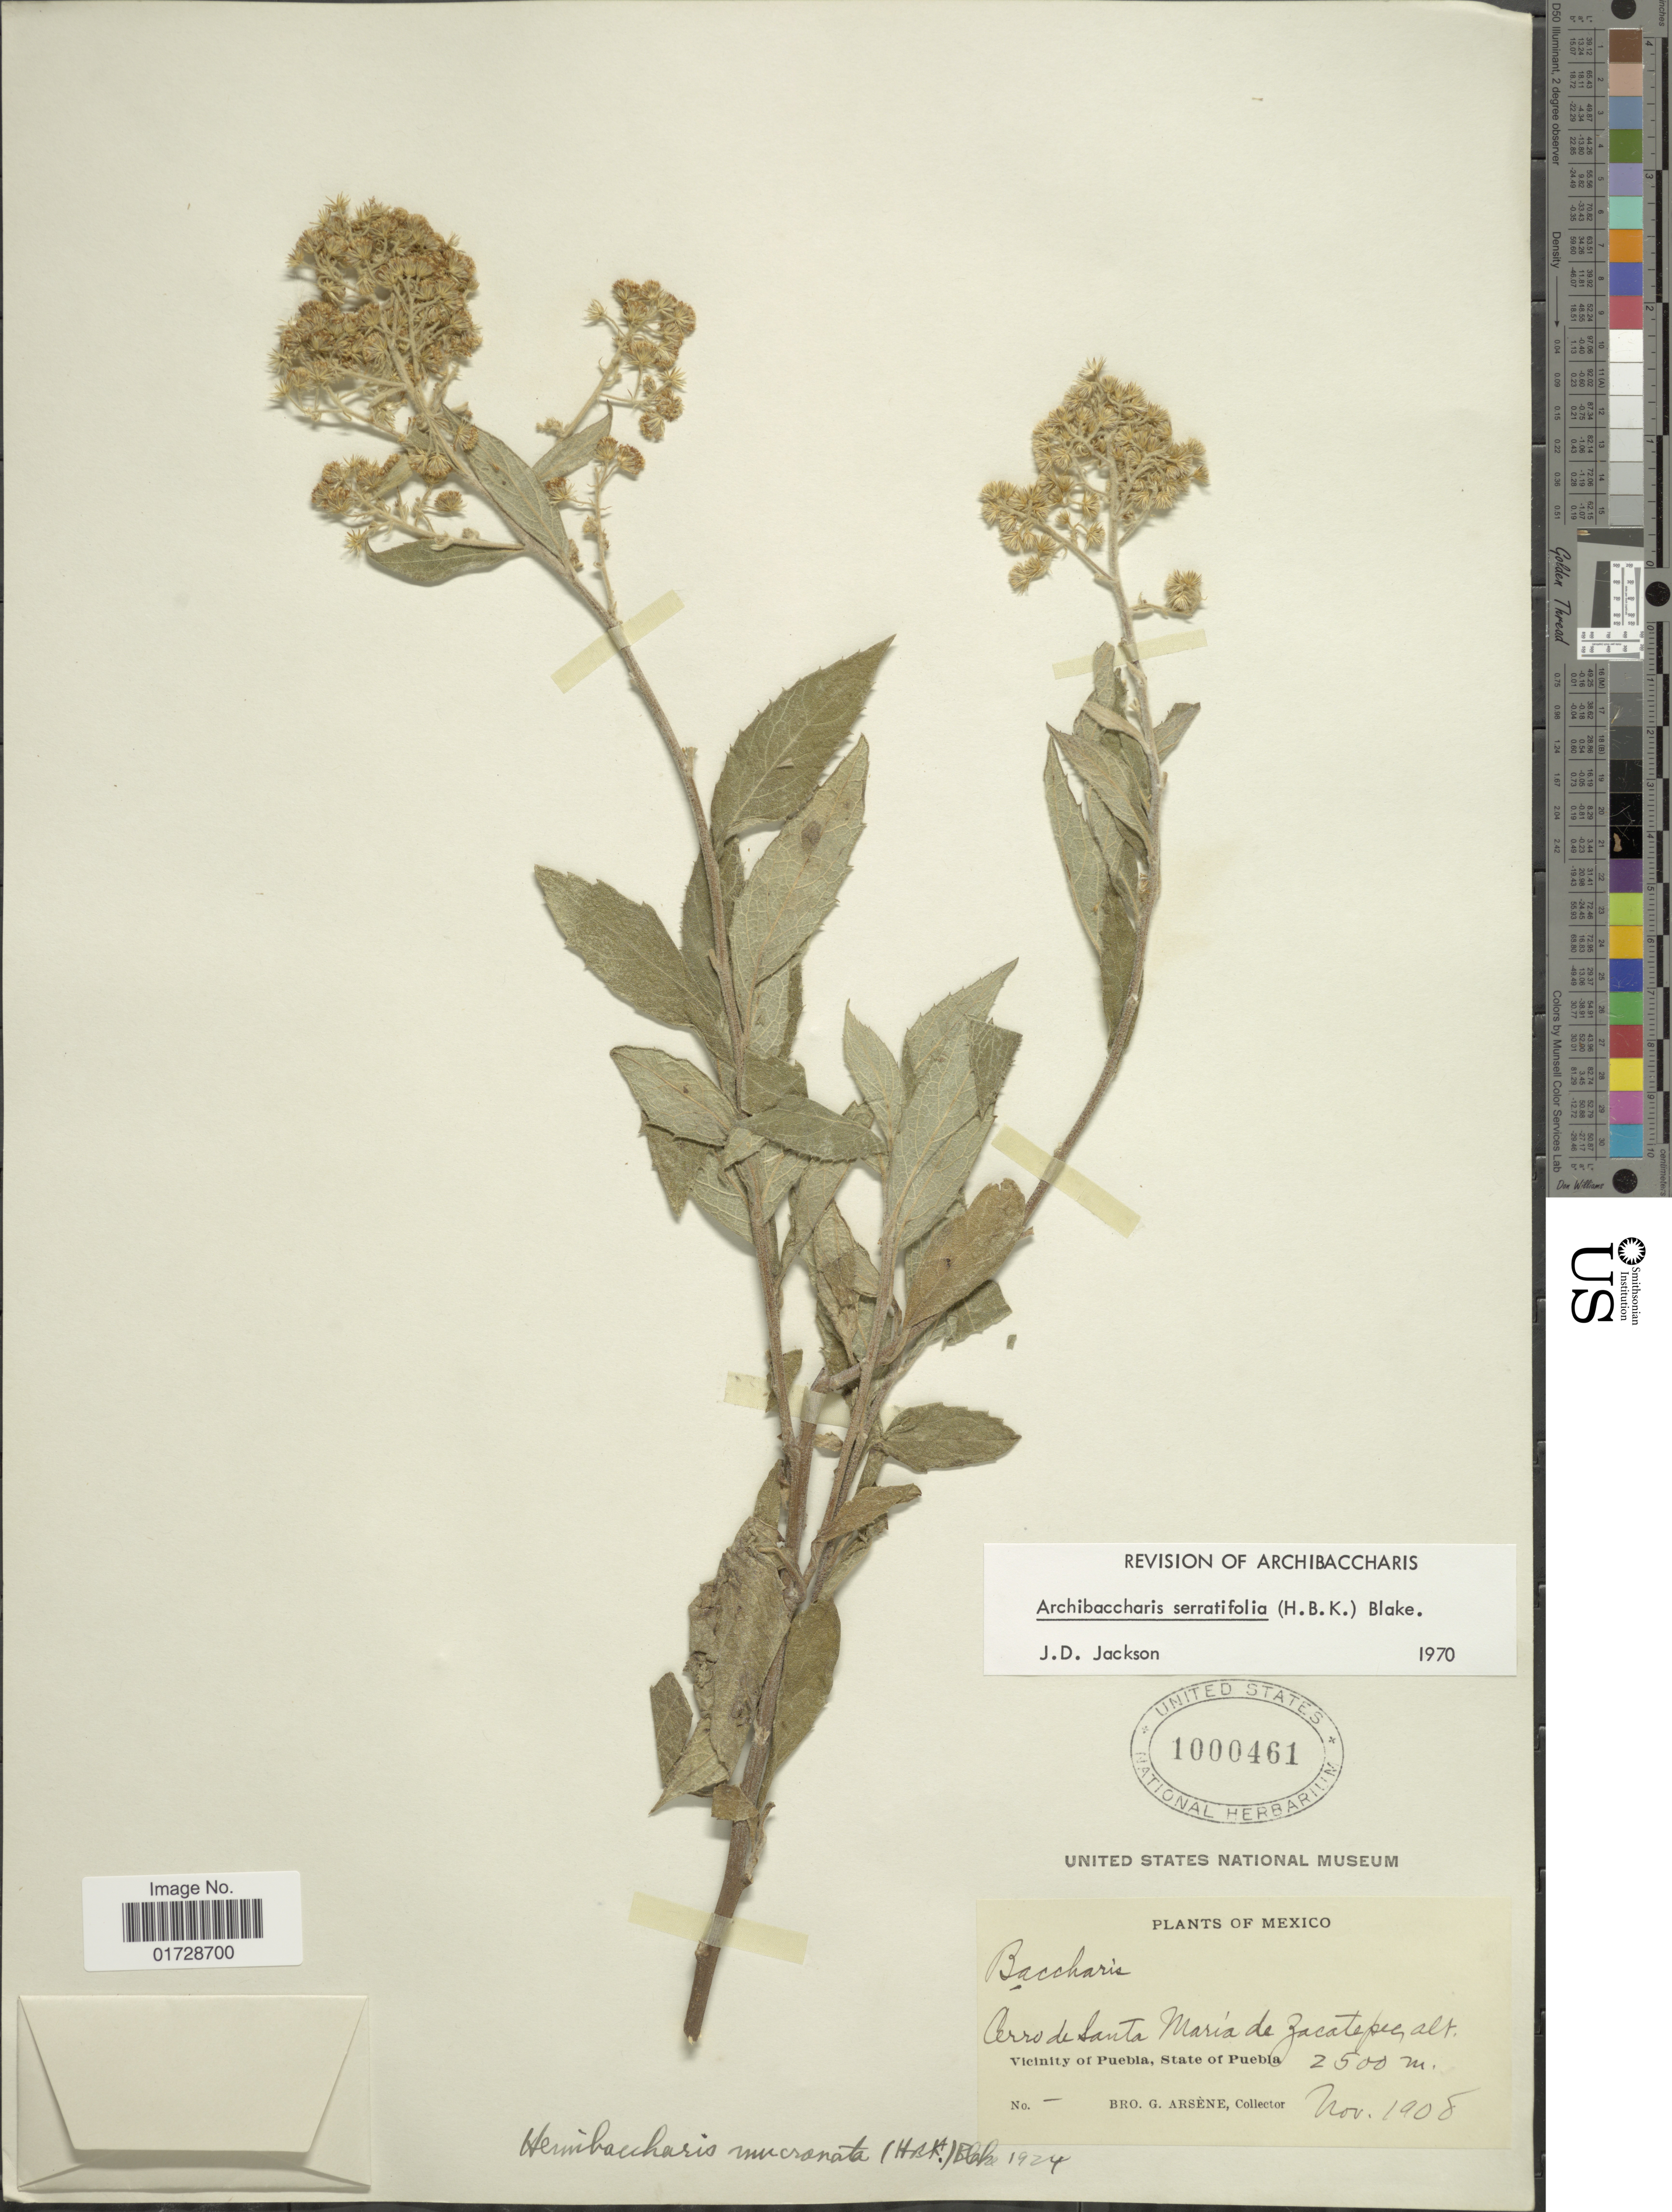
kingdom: Plantae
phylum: Tracheophyta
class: Magnoliopsida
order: Asterales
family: Asteraceae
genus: Archibaccharis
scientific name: Archibaccharis serratifolia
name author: (Kunth) S.F. Blake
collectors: Bro. G. Arsène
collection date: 1908-11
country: Mexico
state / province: Puebla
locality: Cerro de Santa Maria de Zacatepec, Vicinity of Puebla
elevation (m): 2500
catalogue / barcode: US 1000461